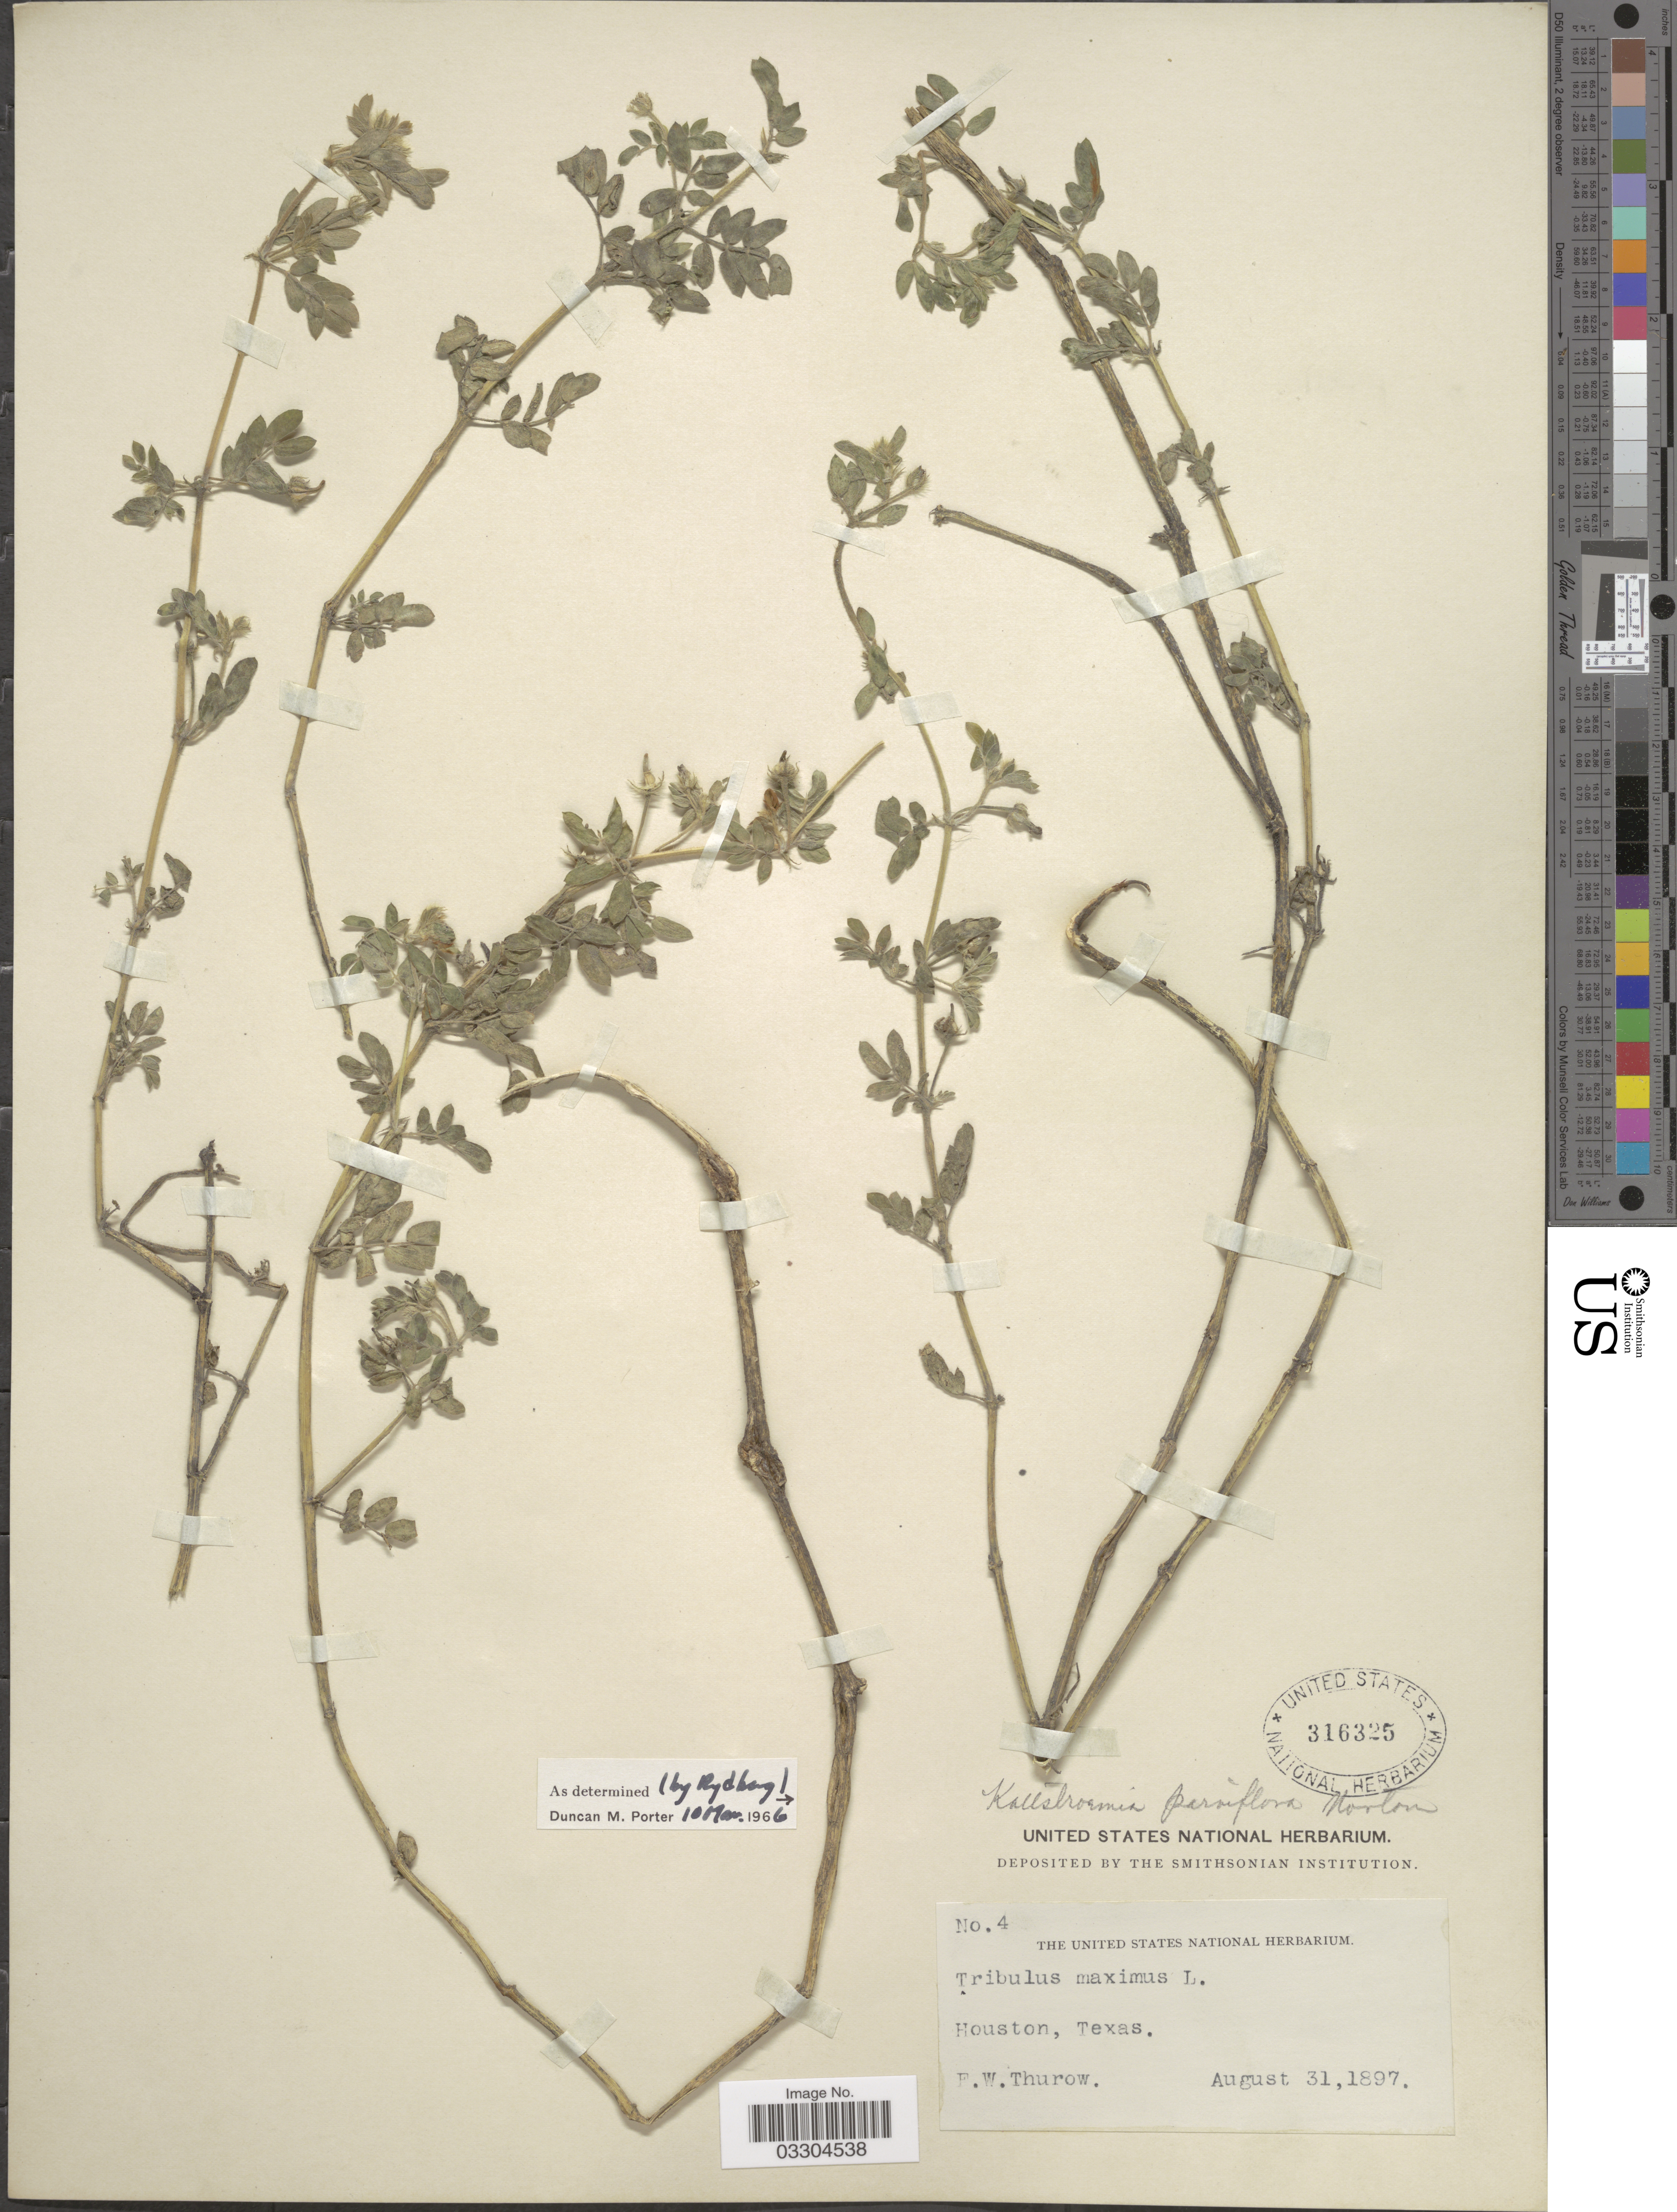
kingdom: Plantae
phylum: Tracheophyta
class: Magnoliopsida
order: Zygophyllales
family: Zygophyllaceae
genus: Kallstroemia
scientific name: Kallstroemia parviflora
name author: Norton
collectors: F. W. Thurow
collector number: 4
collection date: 1897-08-31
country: United States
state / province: Texas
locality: Houston.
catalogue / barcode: US 316325